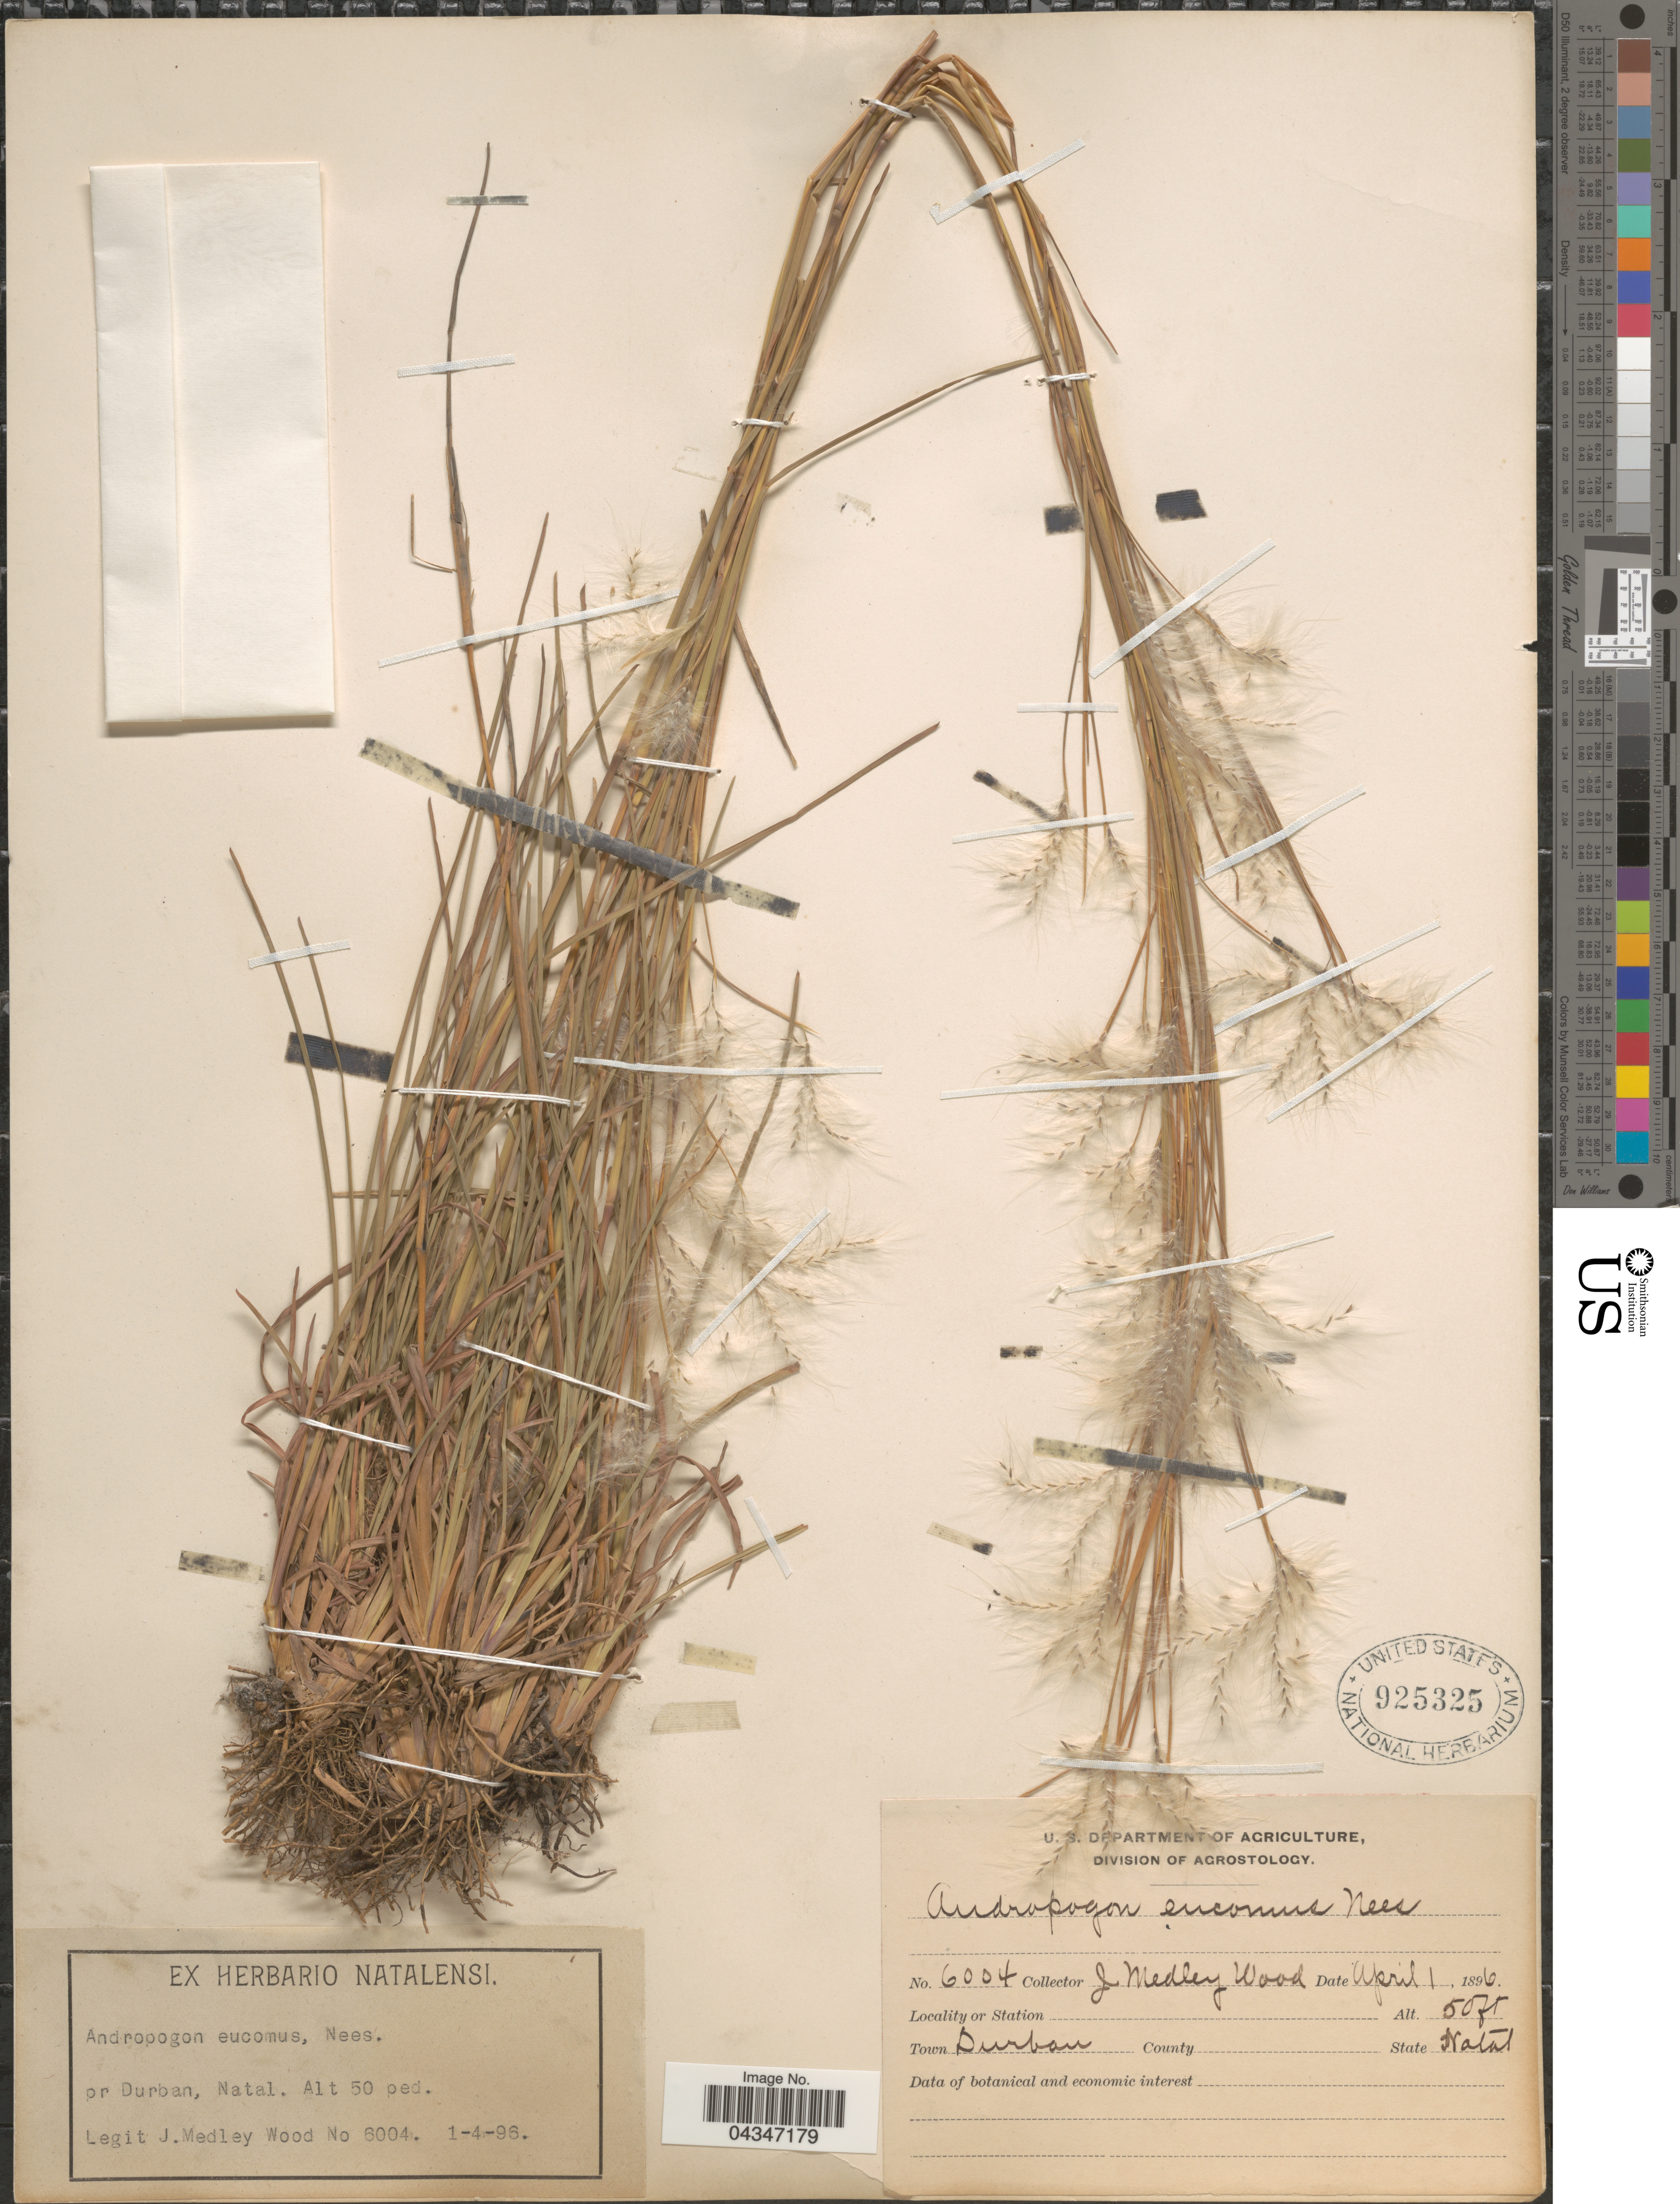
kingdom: Plantae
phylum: Tracheophyta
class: Liliopsida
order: Poales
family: Poaceae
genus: Andropogon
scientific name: Andropogon eucomus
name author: Nees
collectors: J. Medley Wood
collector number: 6004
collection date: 1896-04-01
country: South Africa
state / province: KwaZulu-Natal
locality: Pr Durban, Natal.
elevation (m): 15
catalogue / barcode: US 925325